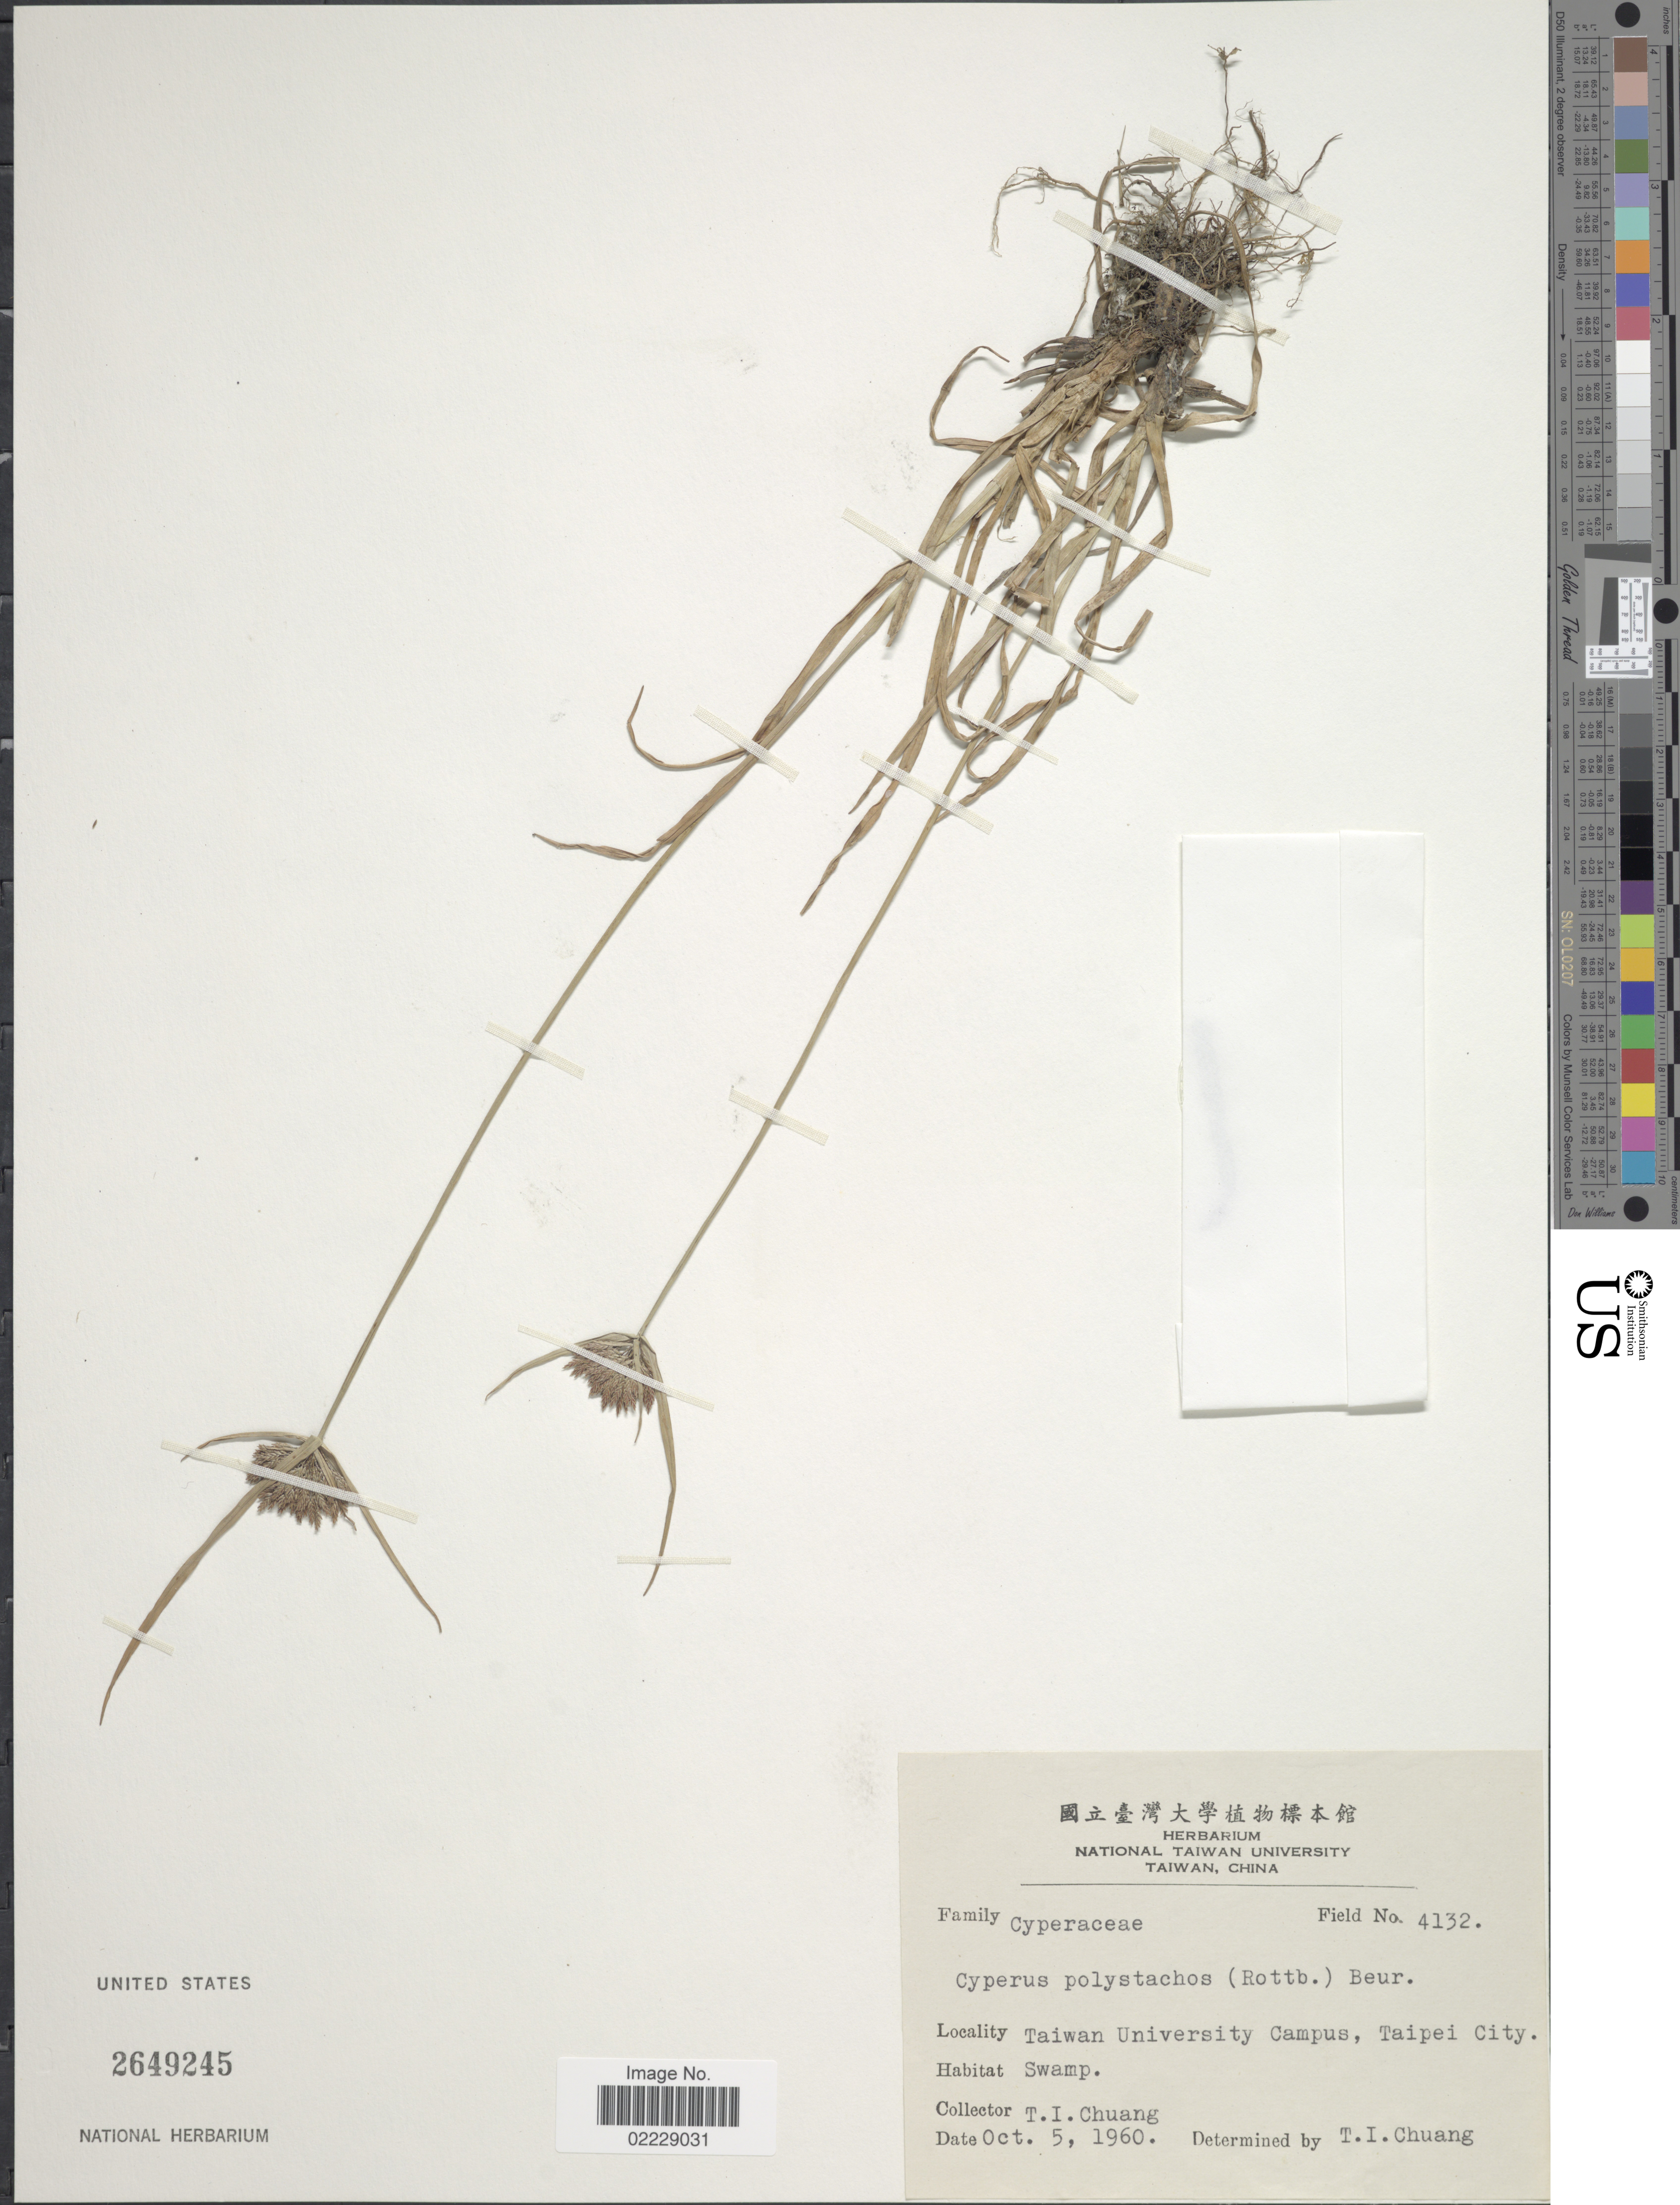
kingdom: Plantae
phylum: Tracheophyta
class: Liliopsida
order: Poales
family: Cyperaceae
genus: Cyperus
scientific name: Cyperus polystachyos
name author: Rottb.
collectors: T. Chuang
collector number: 4132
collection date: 1960-10-05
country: Taiwan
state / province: Taipei City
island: Taiwan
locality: Taiwan University Campus, oTaipei City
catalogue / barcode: US 2649245